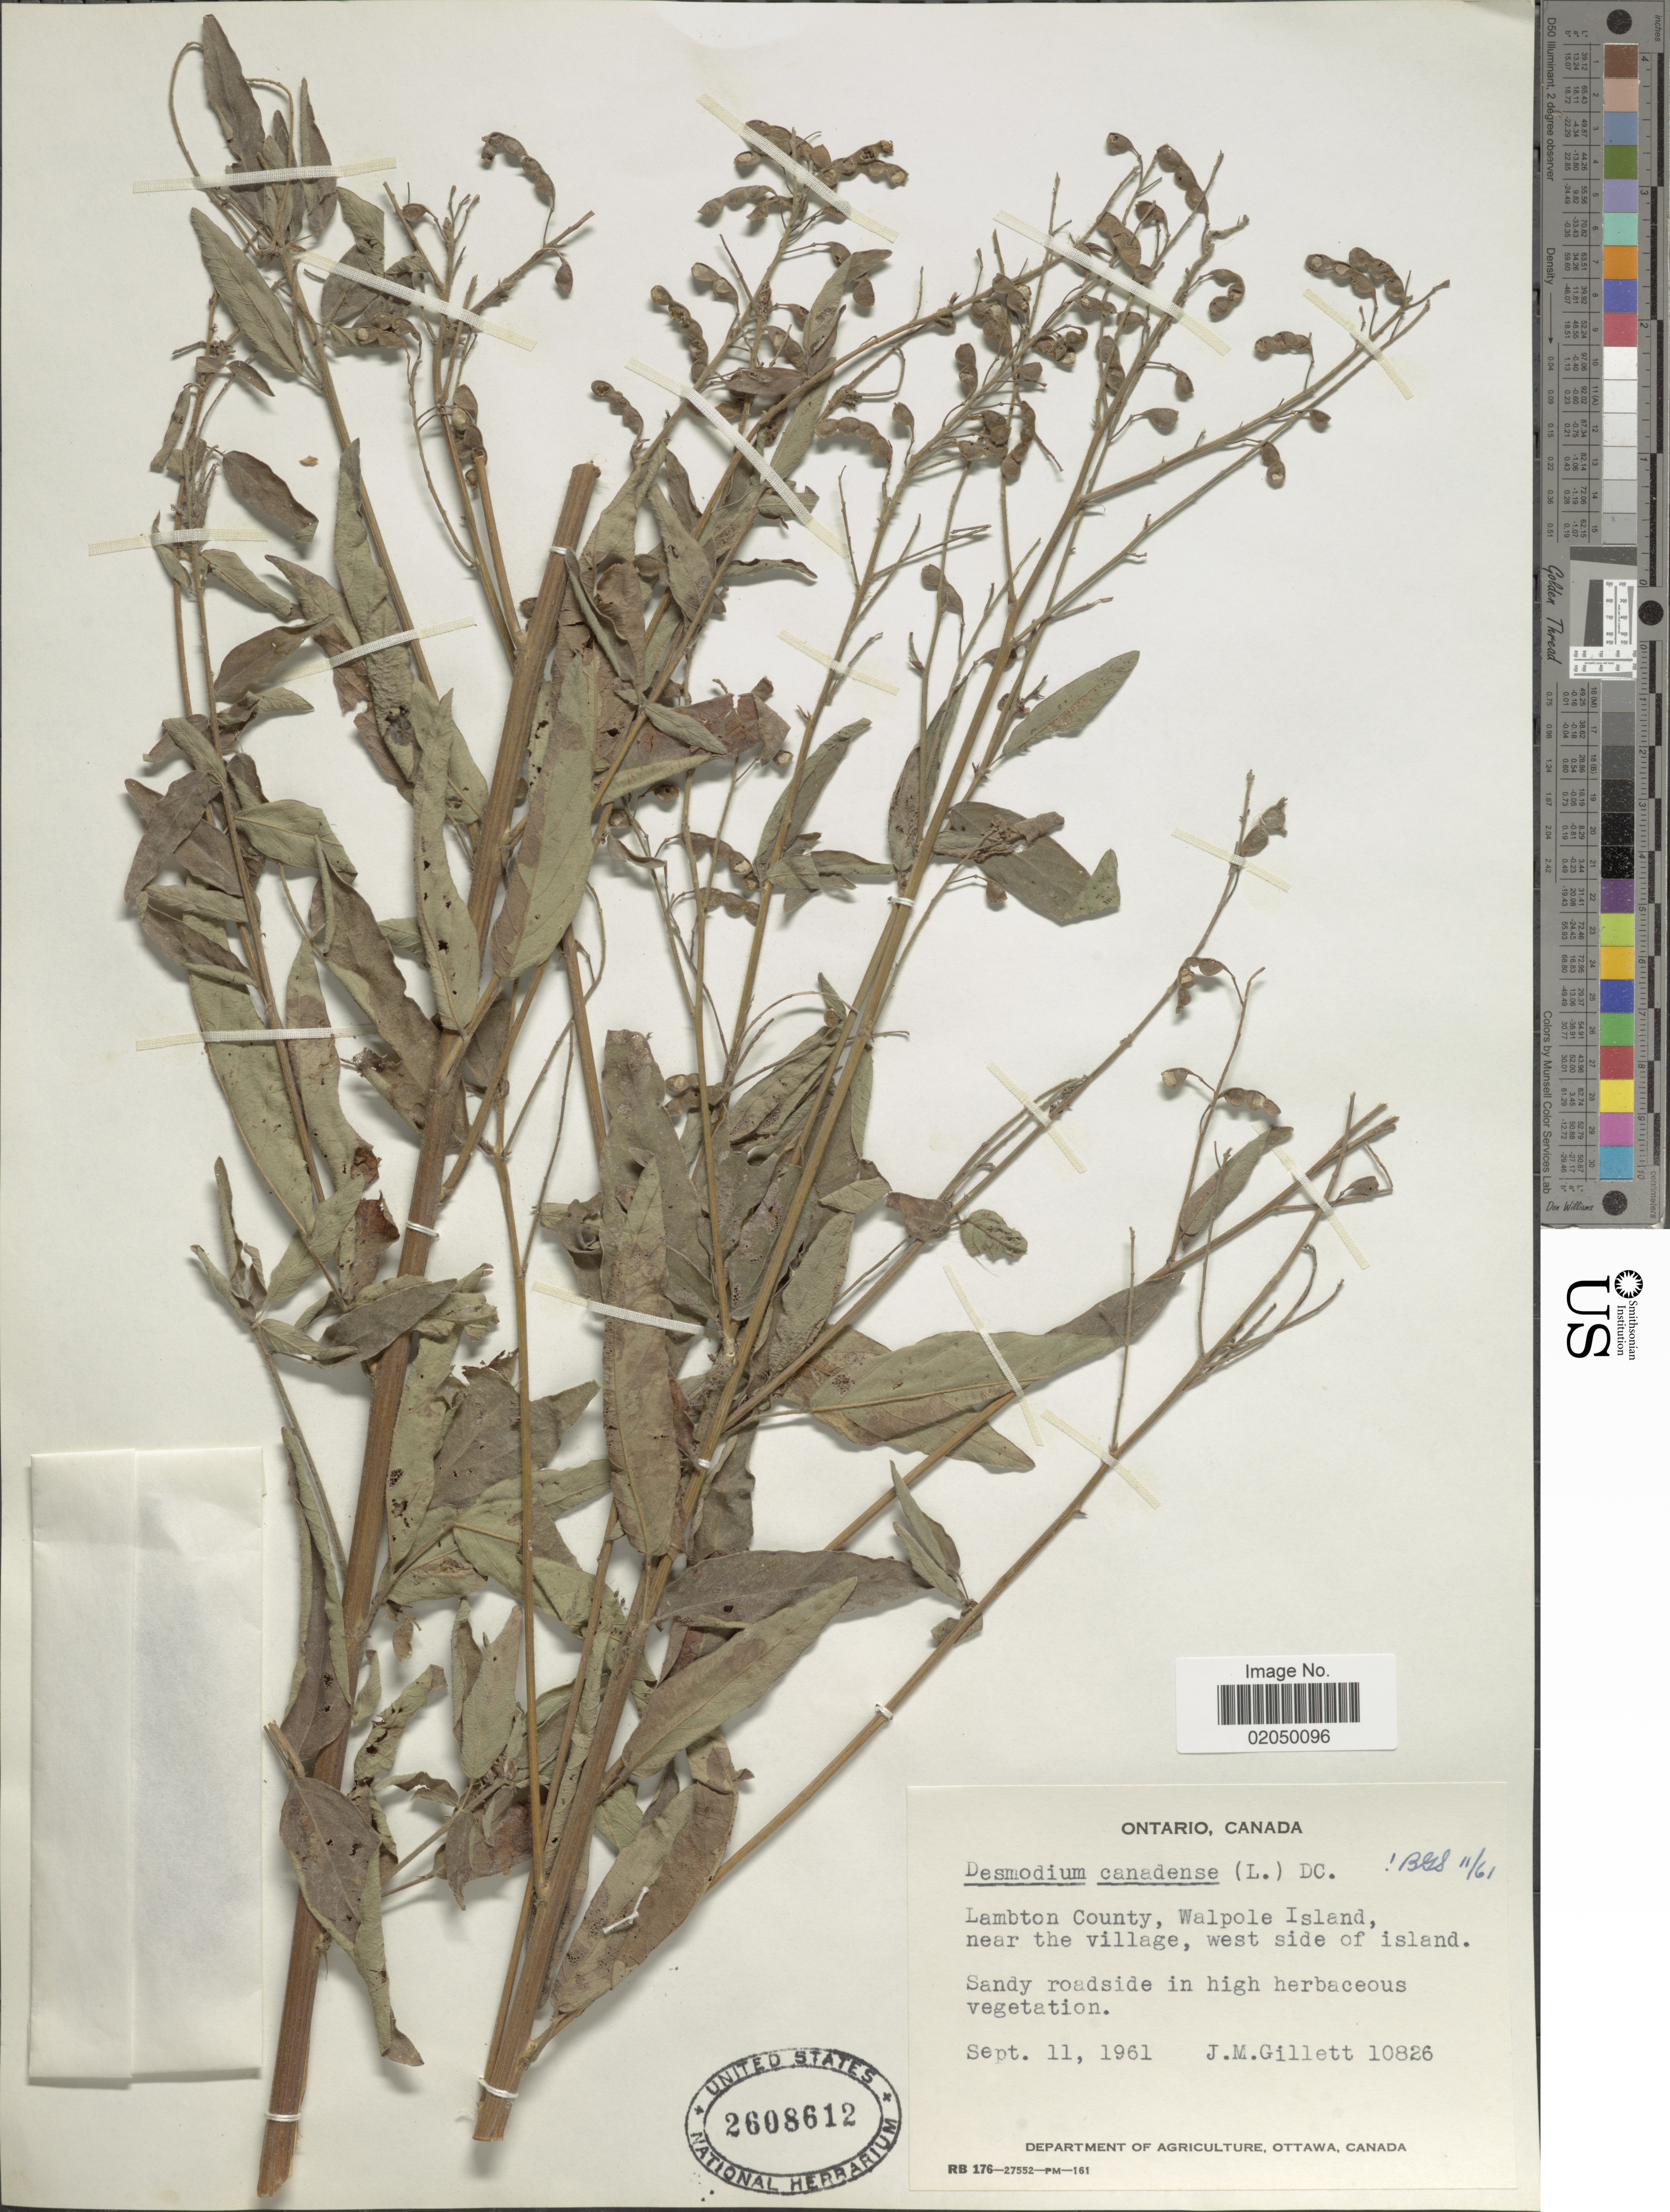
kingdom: Plantae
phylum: Tracheophyta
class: Magnoliopsida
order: Fabales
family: Fabaceae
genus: Desmodium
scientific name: Desmodium canadense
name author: (L.) DC.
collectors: J. M. Gillett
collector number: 10826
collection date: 1961-09-11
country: Canada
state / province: Ontario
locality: Lambton County, Walpole Island, near the village, west side of island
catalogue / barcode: US 2608612